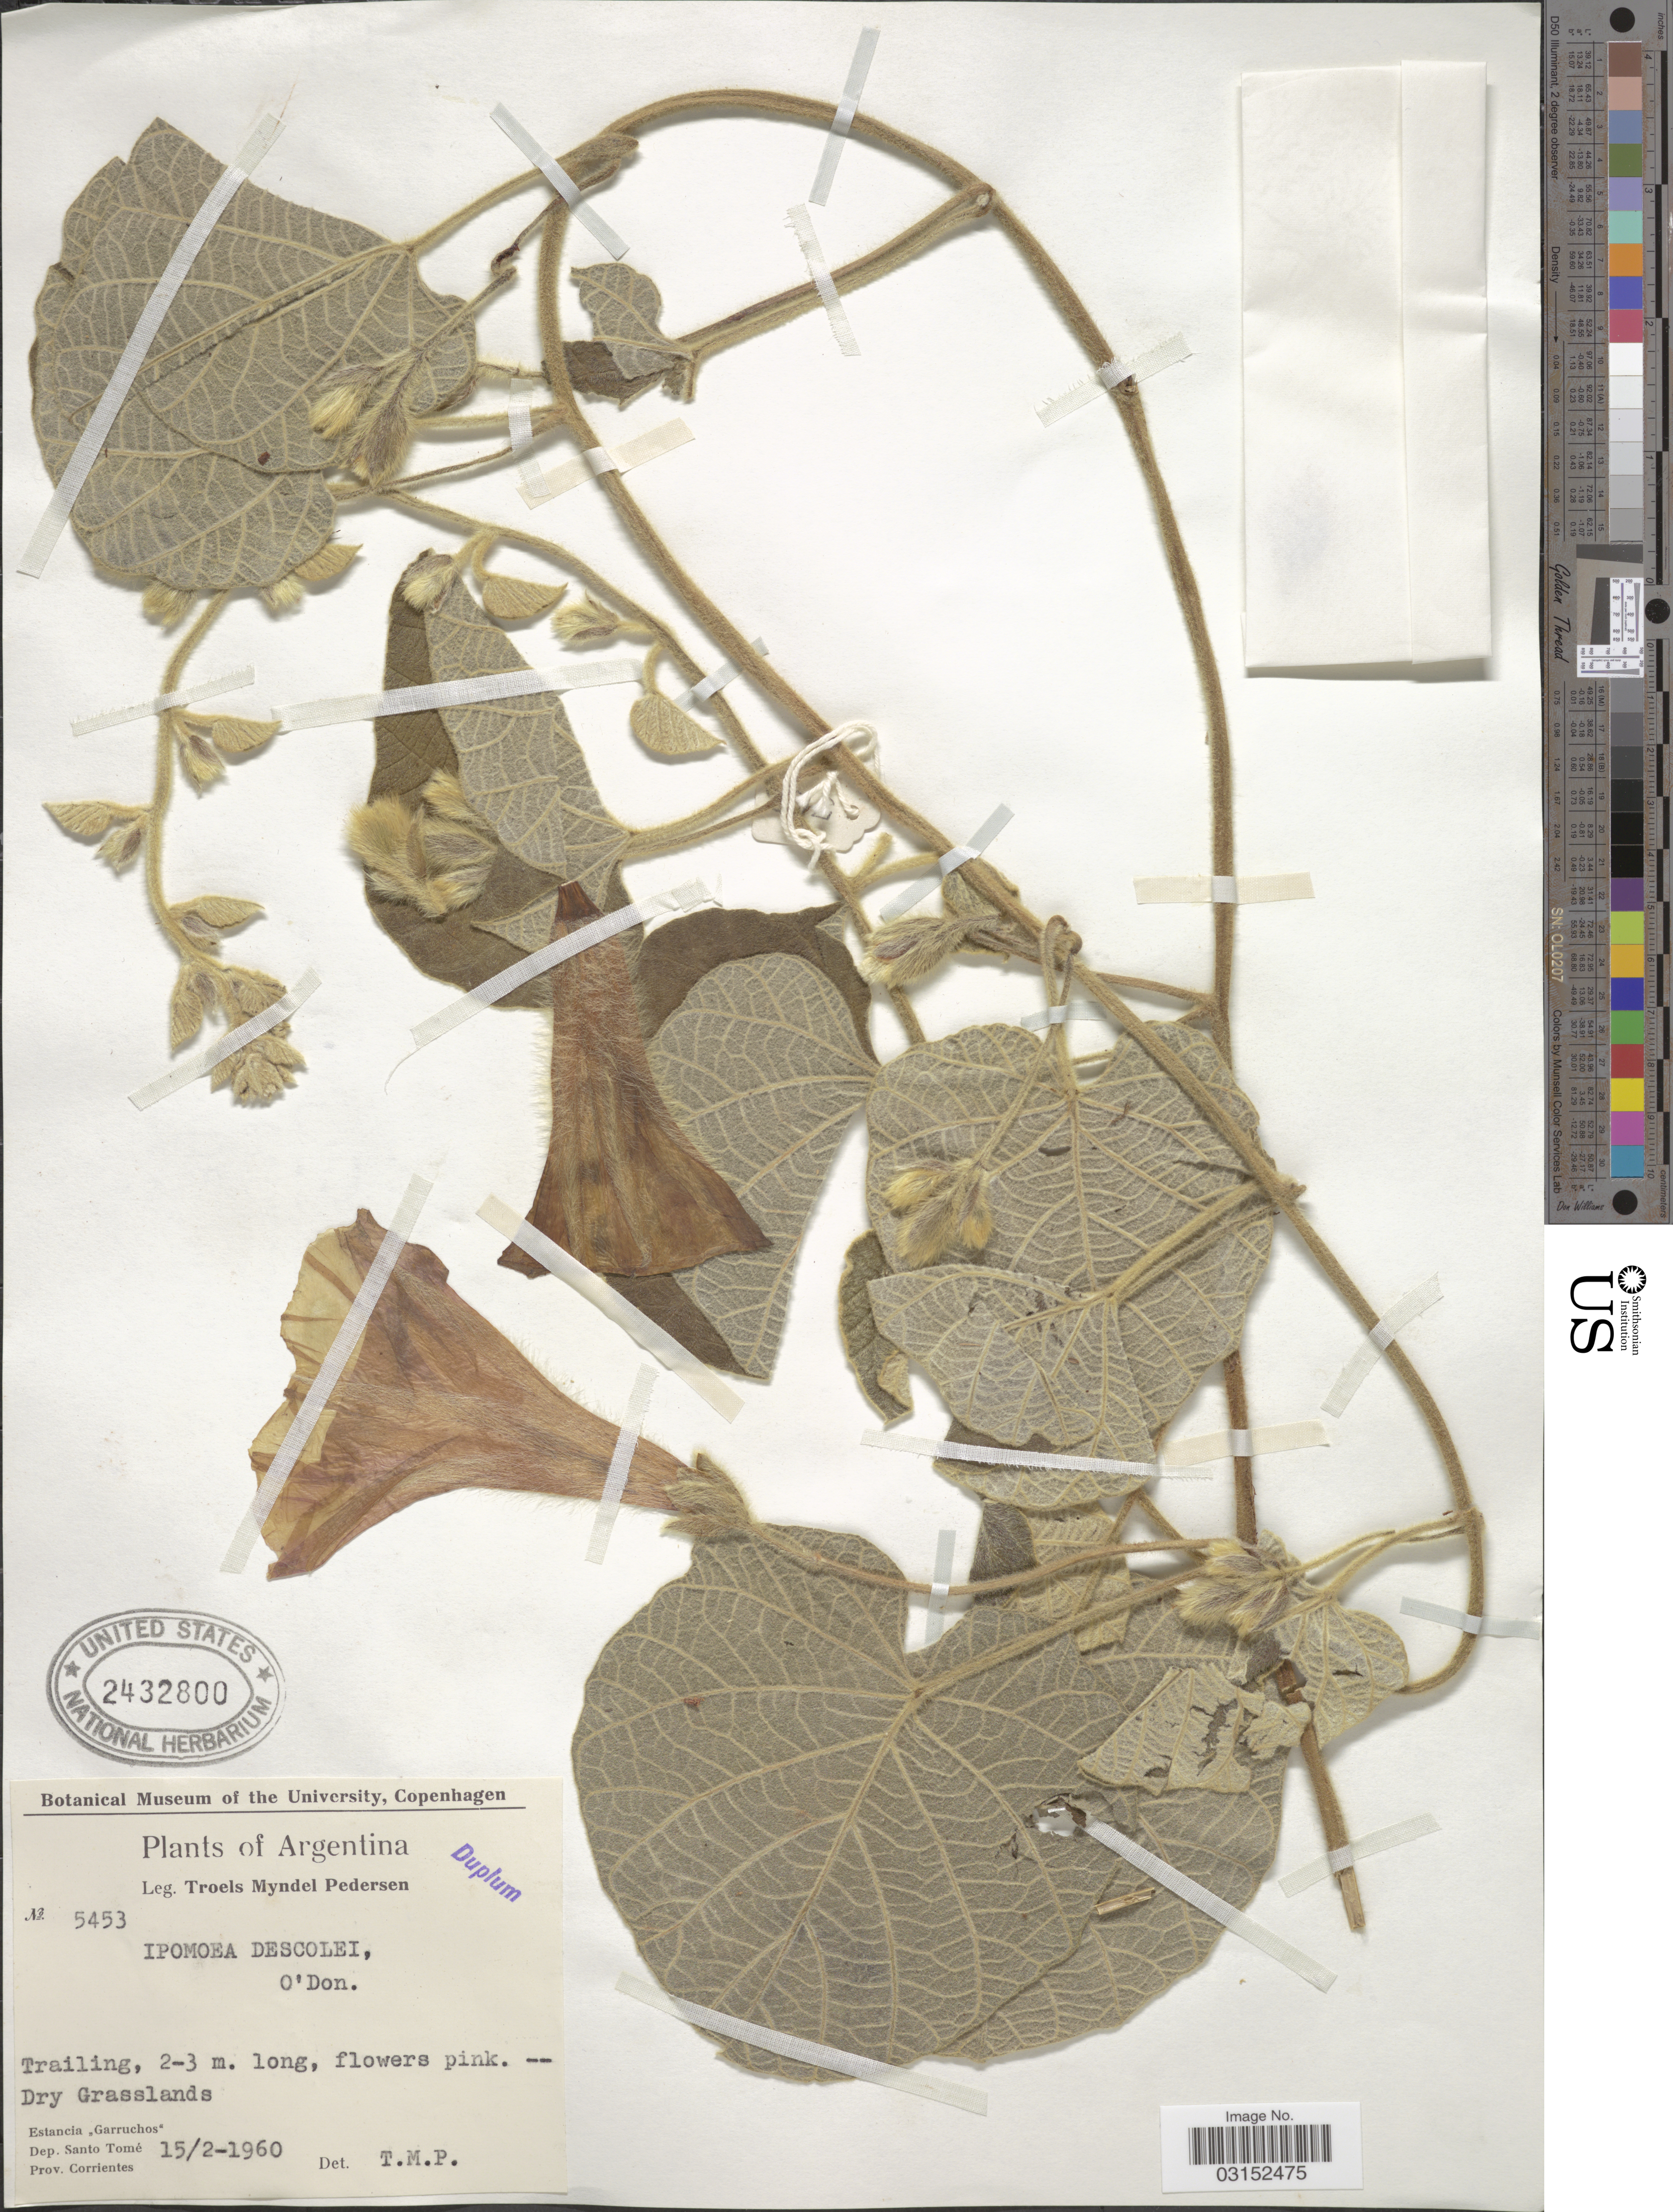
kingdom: Plantae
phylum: Tracheophyta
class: Magnoliopsida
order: Solanales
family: Convolvulaceae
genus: Ipomoea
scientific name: Ipomoea descolei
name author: O'Donell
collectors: T. Pederson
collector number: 5453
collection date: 1960-02-15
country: Argentina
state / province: Corrientes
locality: Estancia "Garruchos", Dep. Santo Tomé.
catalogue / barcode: US 2432800